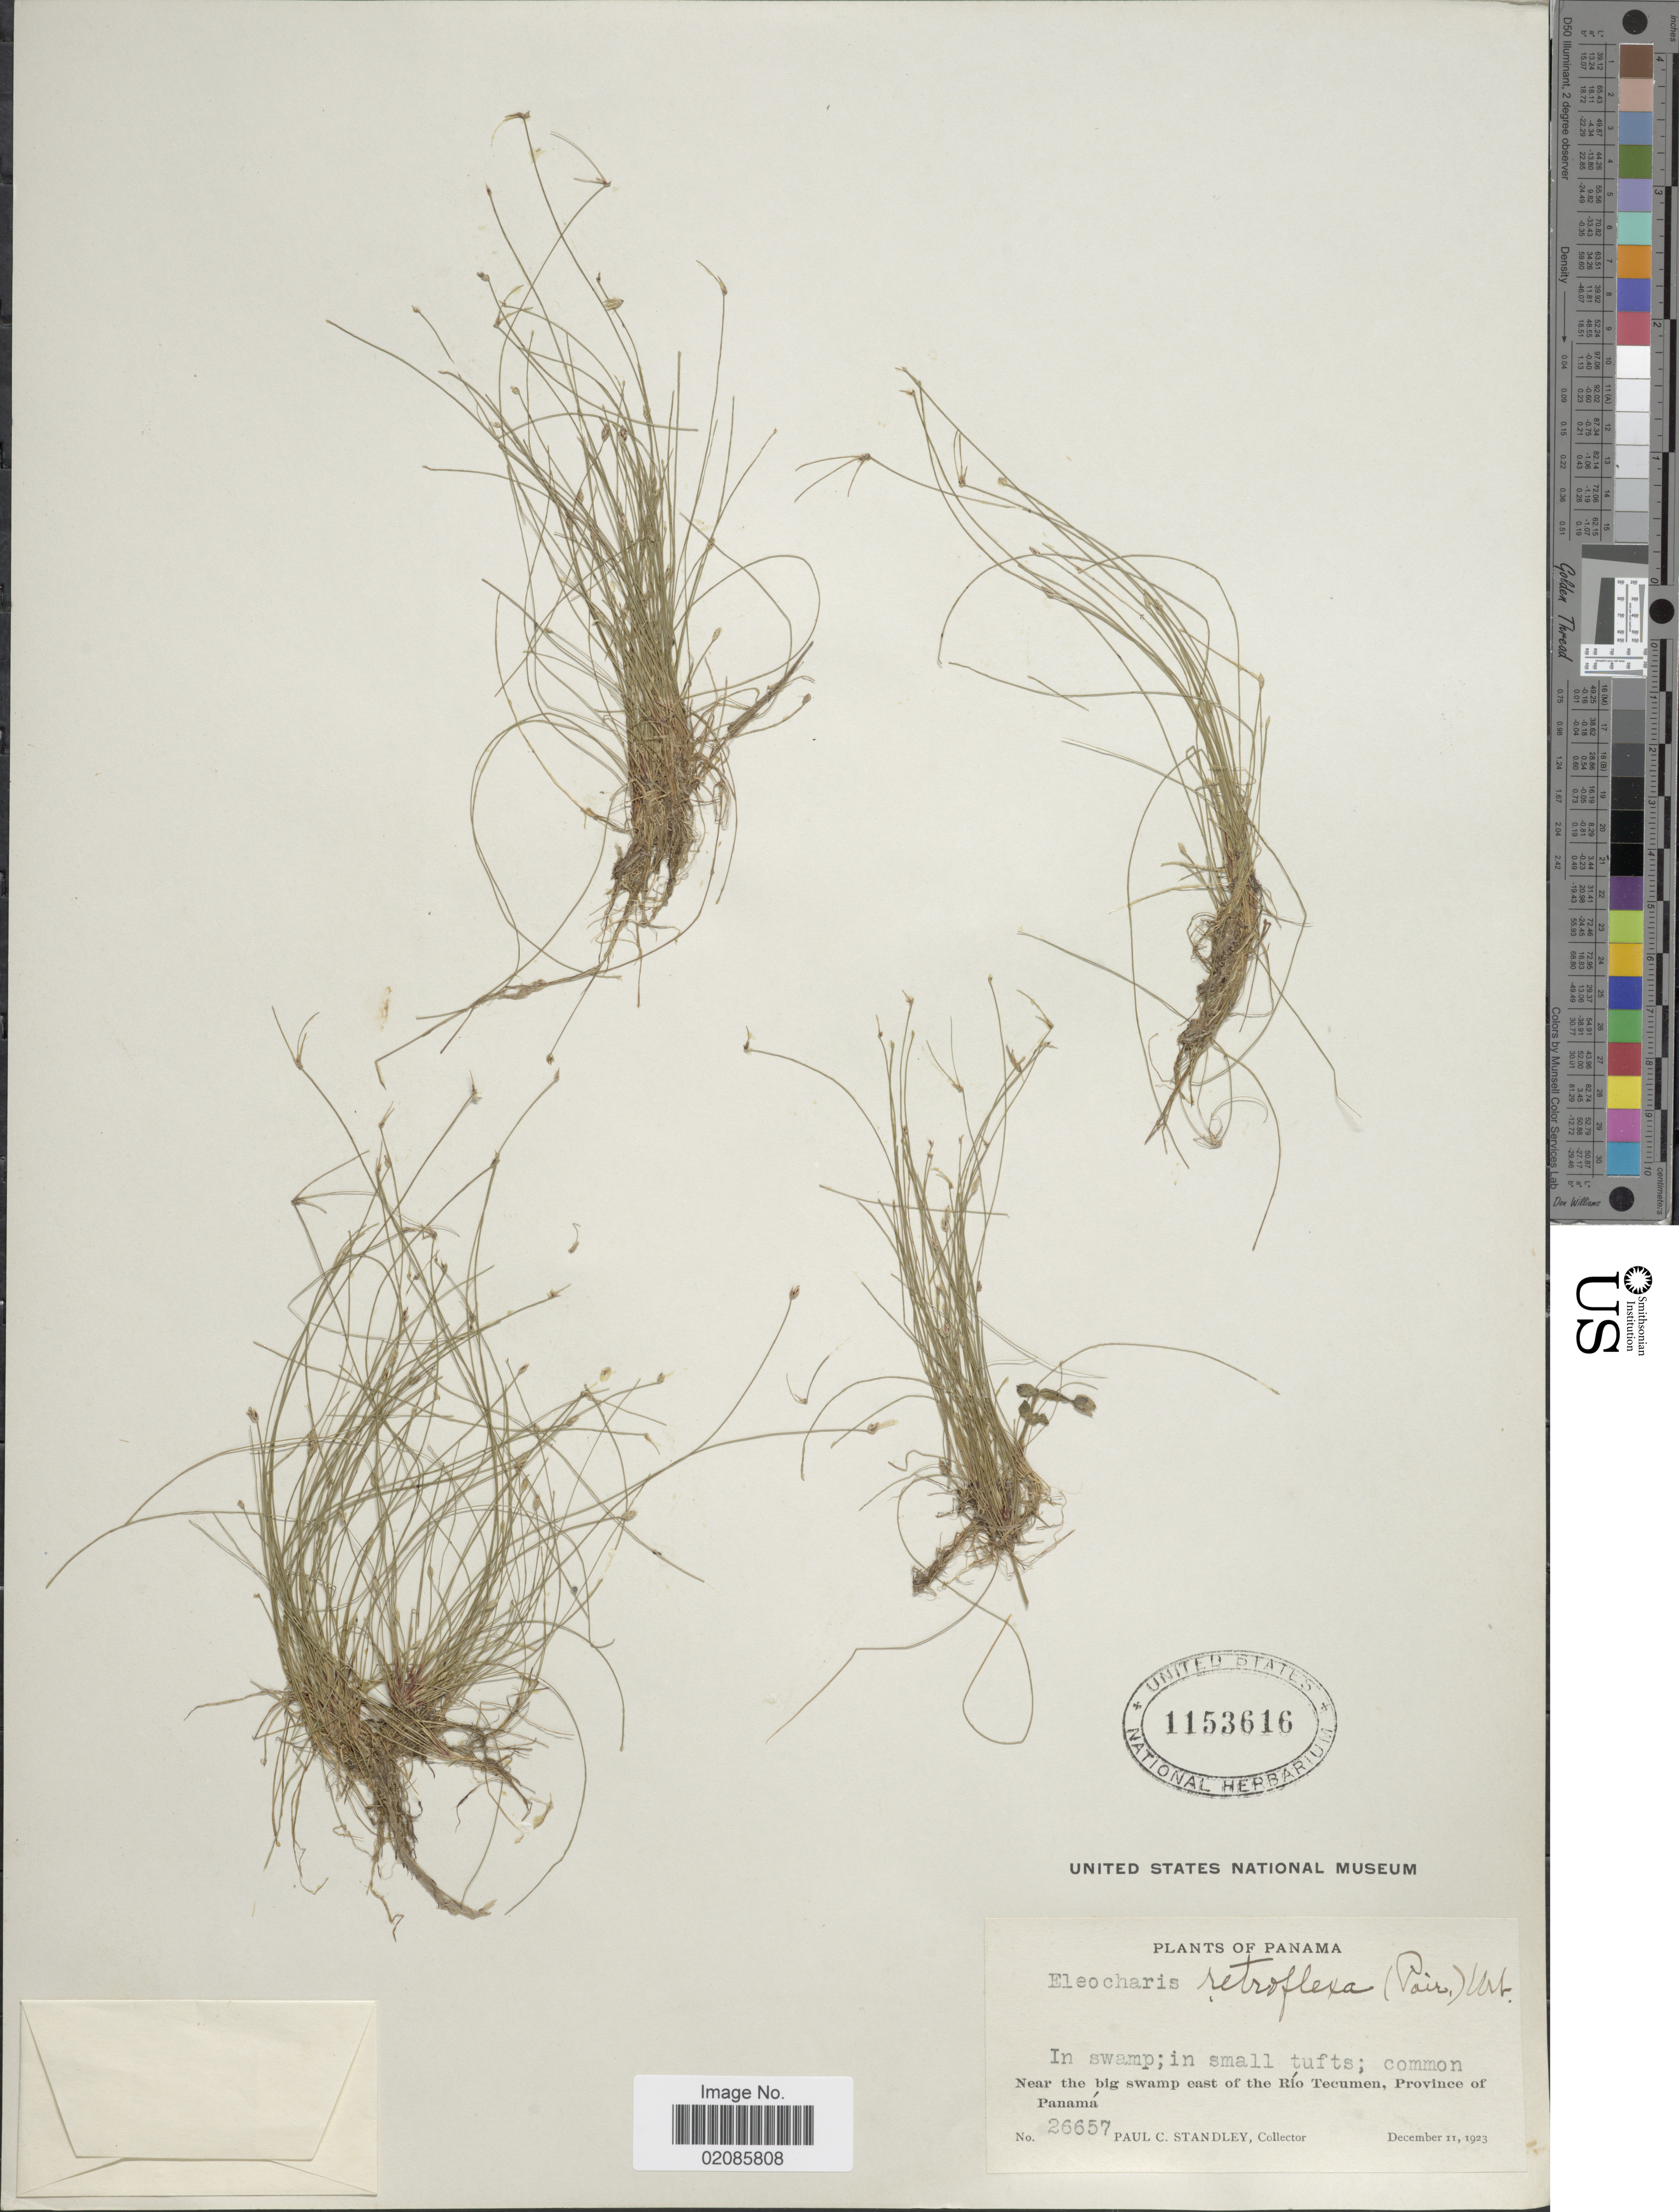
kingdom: Plantae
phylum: Tracheophyta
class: Liliopsida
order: Poales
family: Cyperaceae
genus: Eleocharis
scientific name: Eleocharis retroflexa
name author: (Poir.) Urb.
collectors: P. C. Standley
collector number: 26657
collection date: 1923-12-11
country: Panama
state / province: Panamá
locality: Near the big swamp east of the Río Tecumen, Province of Panamá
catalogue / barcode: US 1153616